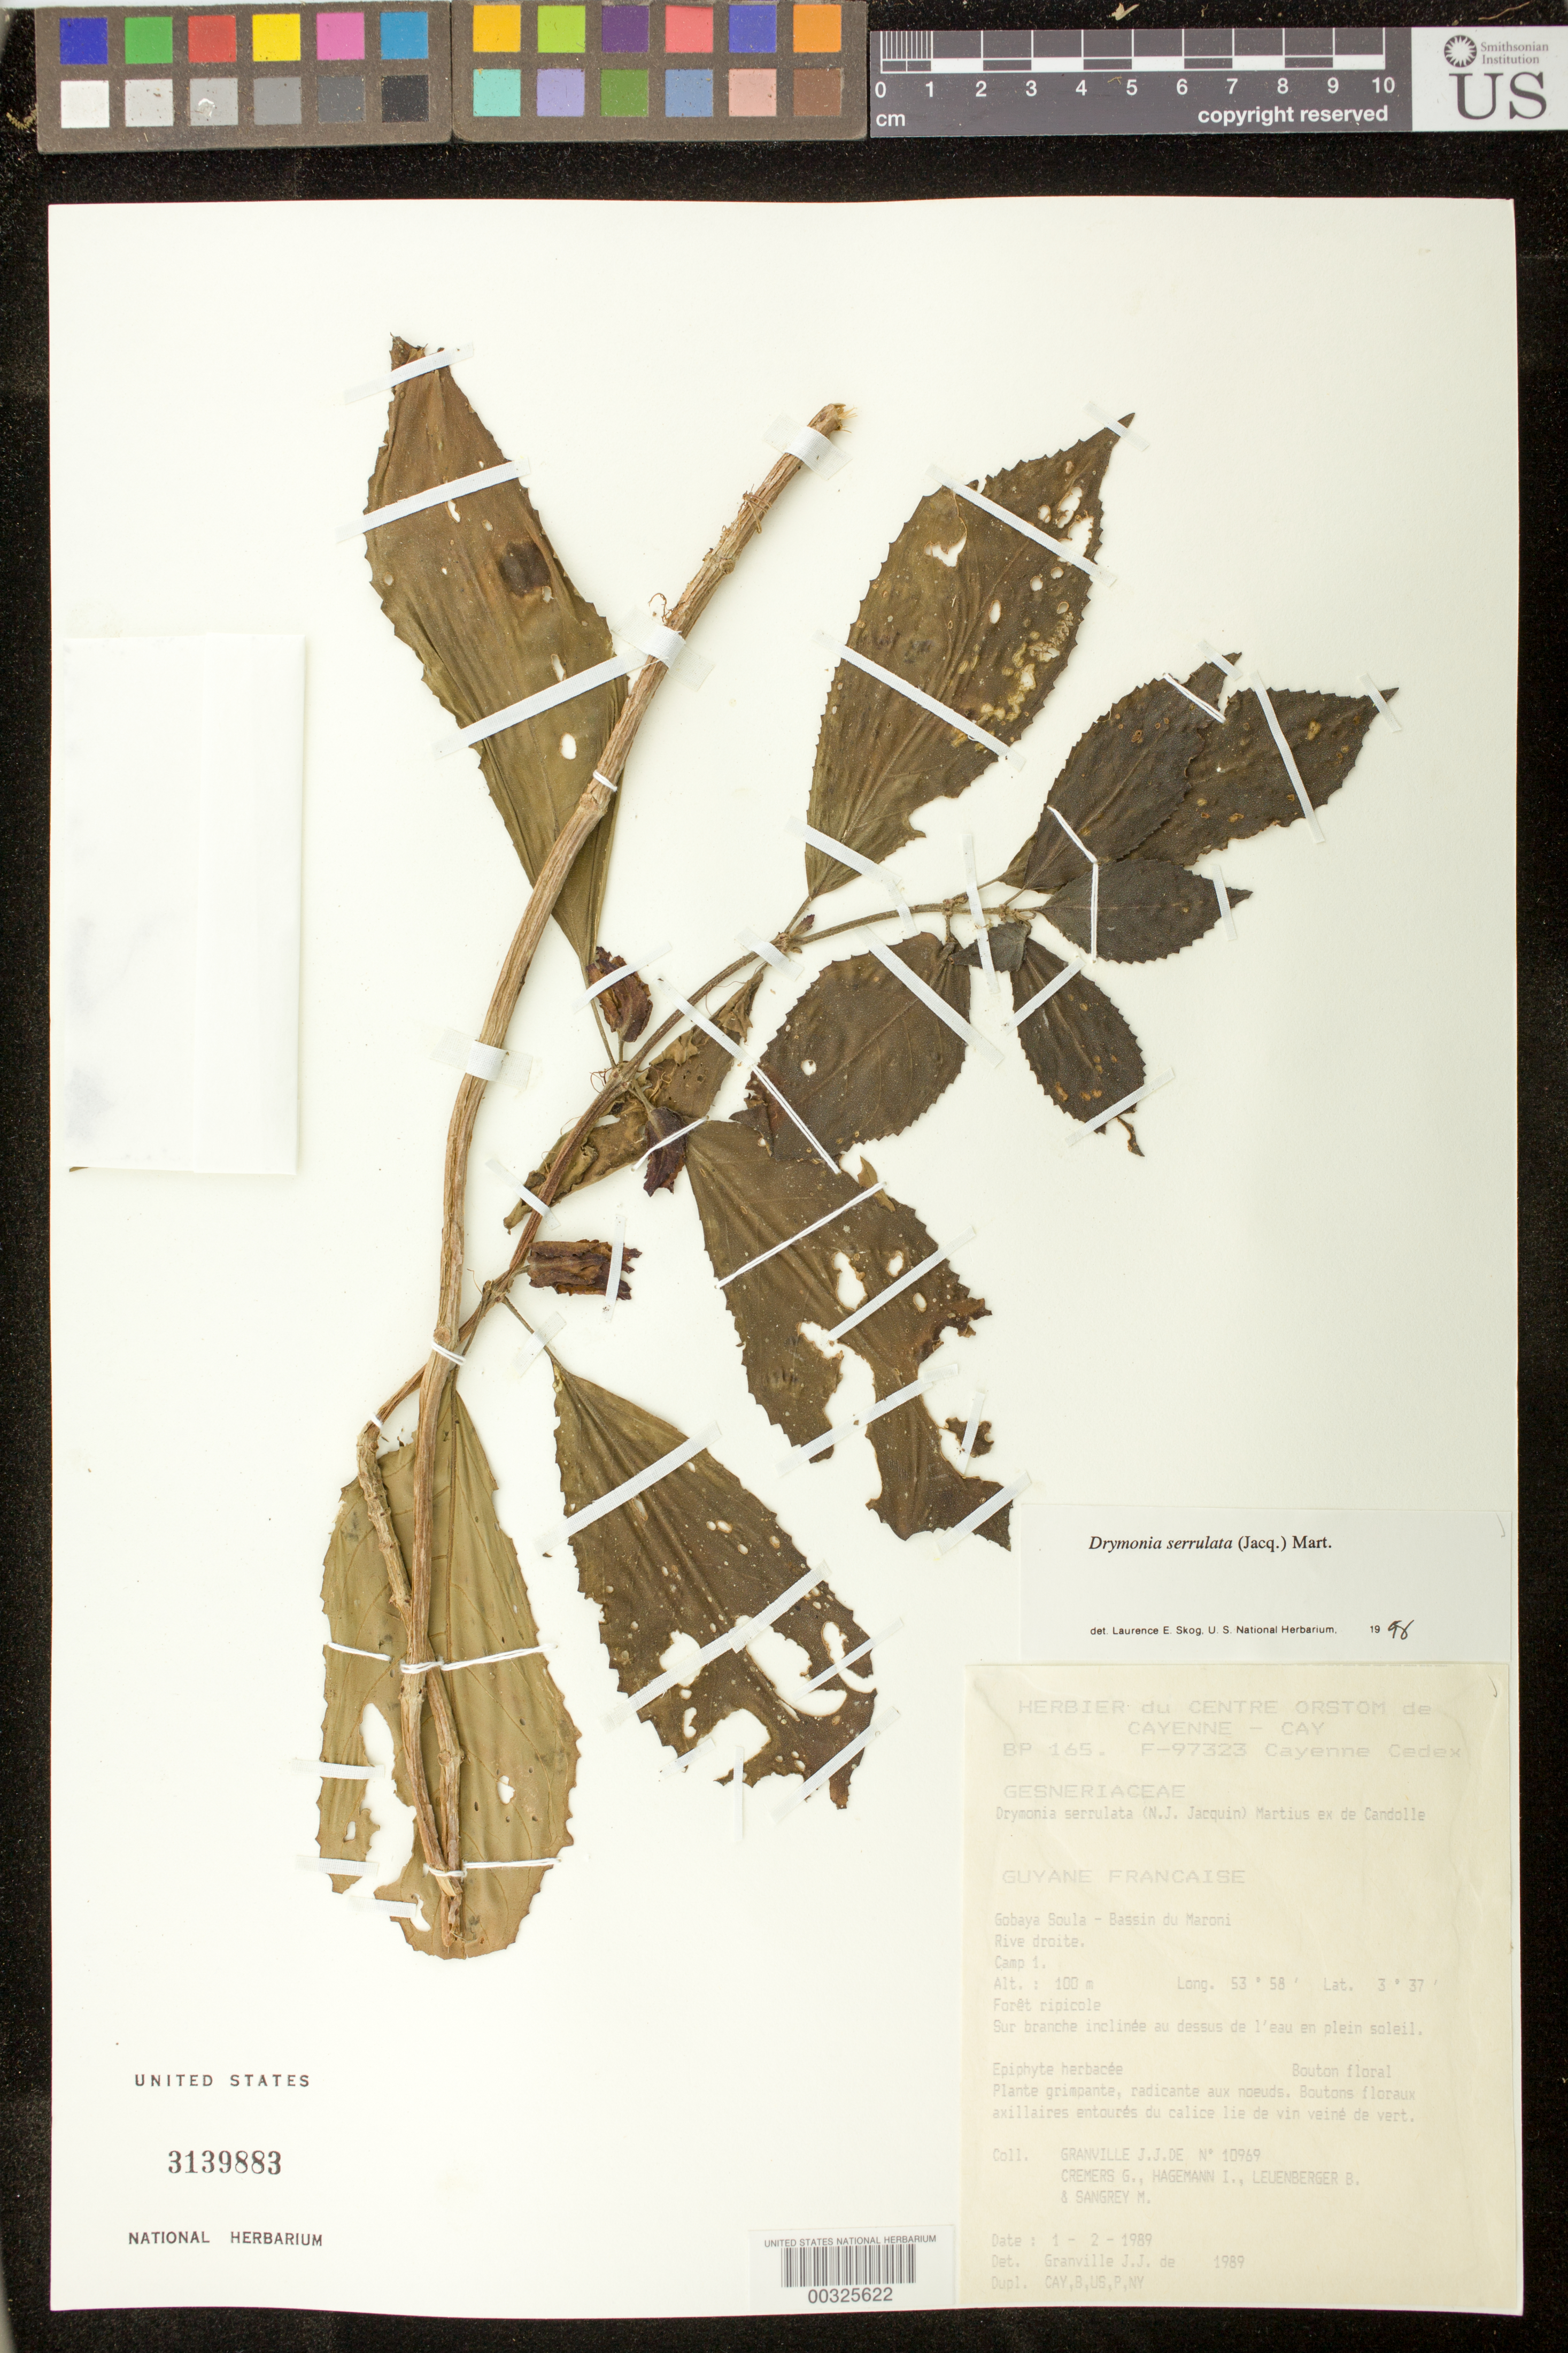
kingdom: Plantae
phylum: Tracheophyta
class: Magnoliopsida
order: Lamiales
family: Gesneriaceae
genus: Drymonia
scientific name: Drymonia serrulata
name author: (Jacq.) Mart.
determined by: Skog, Laurence E.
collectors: J.-J. de Granville, G. Cremers, I. Hagemann, B. Leuenberger & M. S. Sangrey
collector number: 10969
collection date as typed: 01 Feb 1989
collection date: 1989-02-01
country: French Guiana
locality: Gobaya Soula - Bassin du Maroni, rive droite, Camp 1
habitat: Forêt ripicole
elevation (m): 100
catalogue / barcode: US 3139883